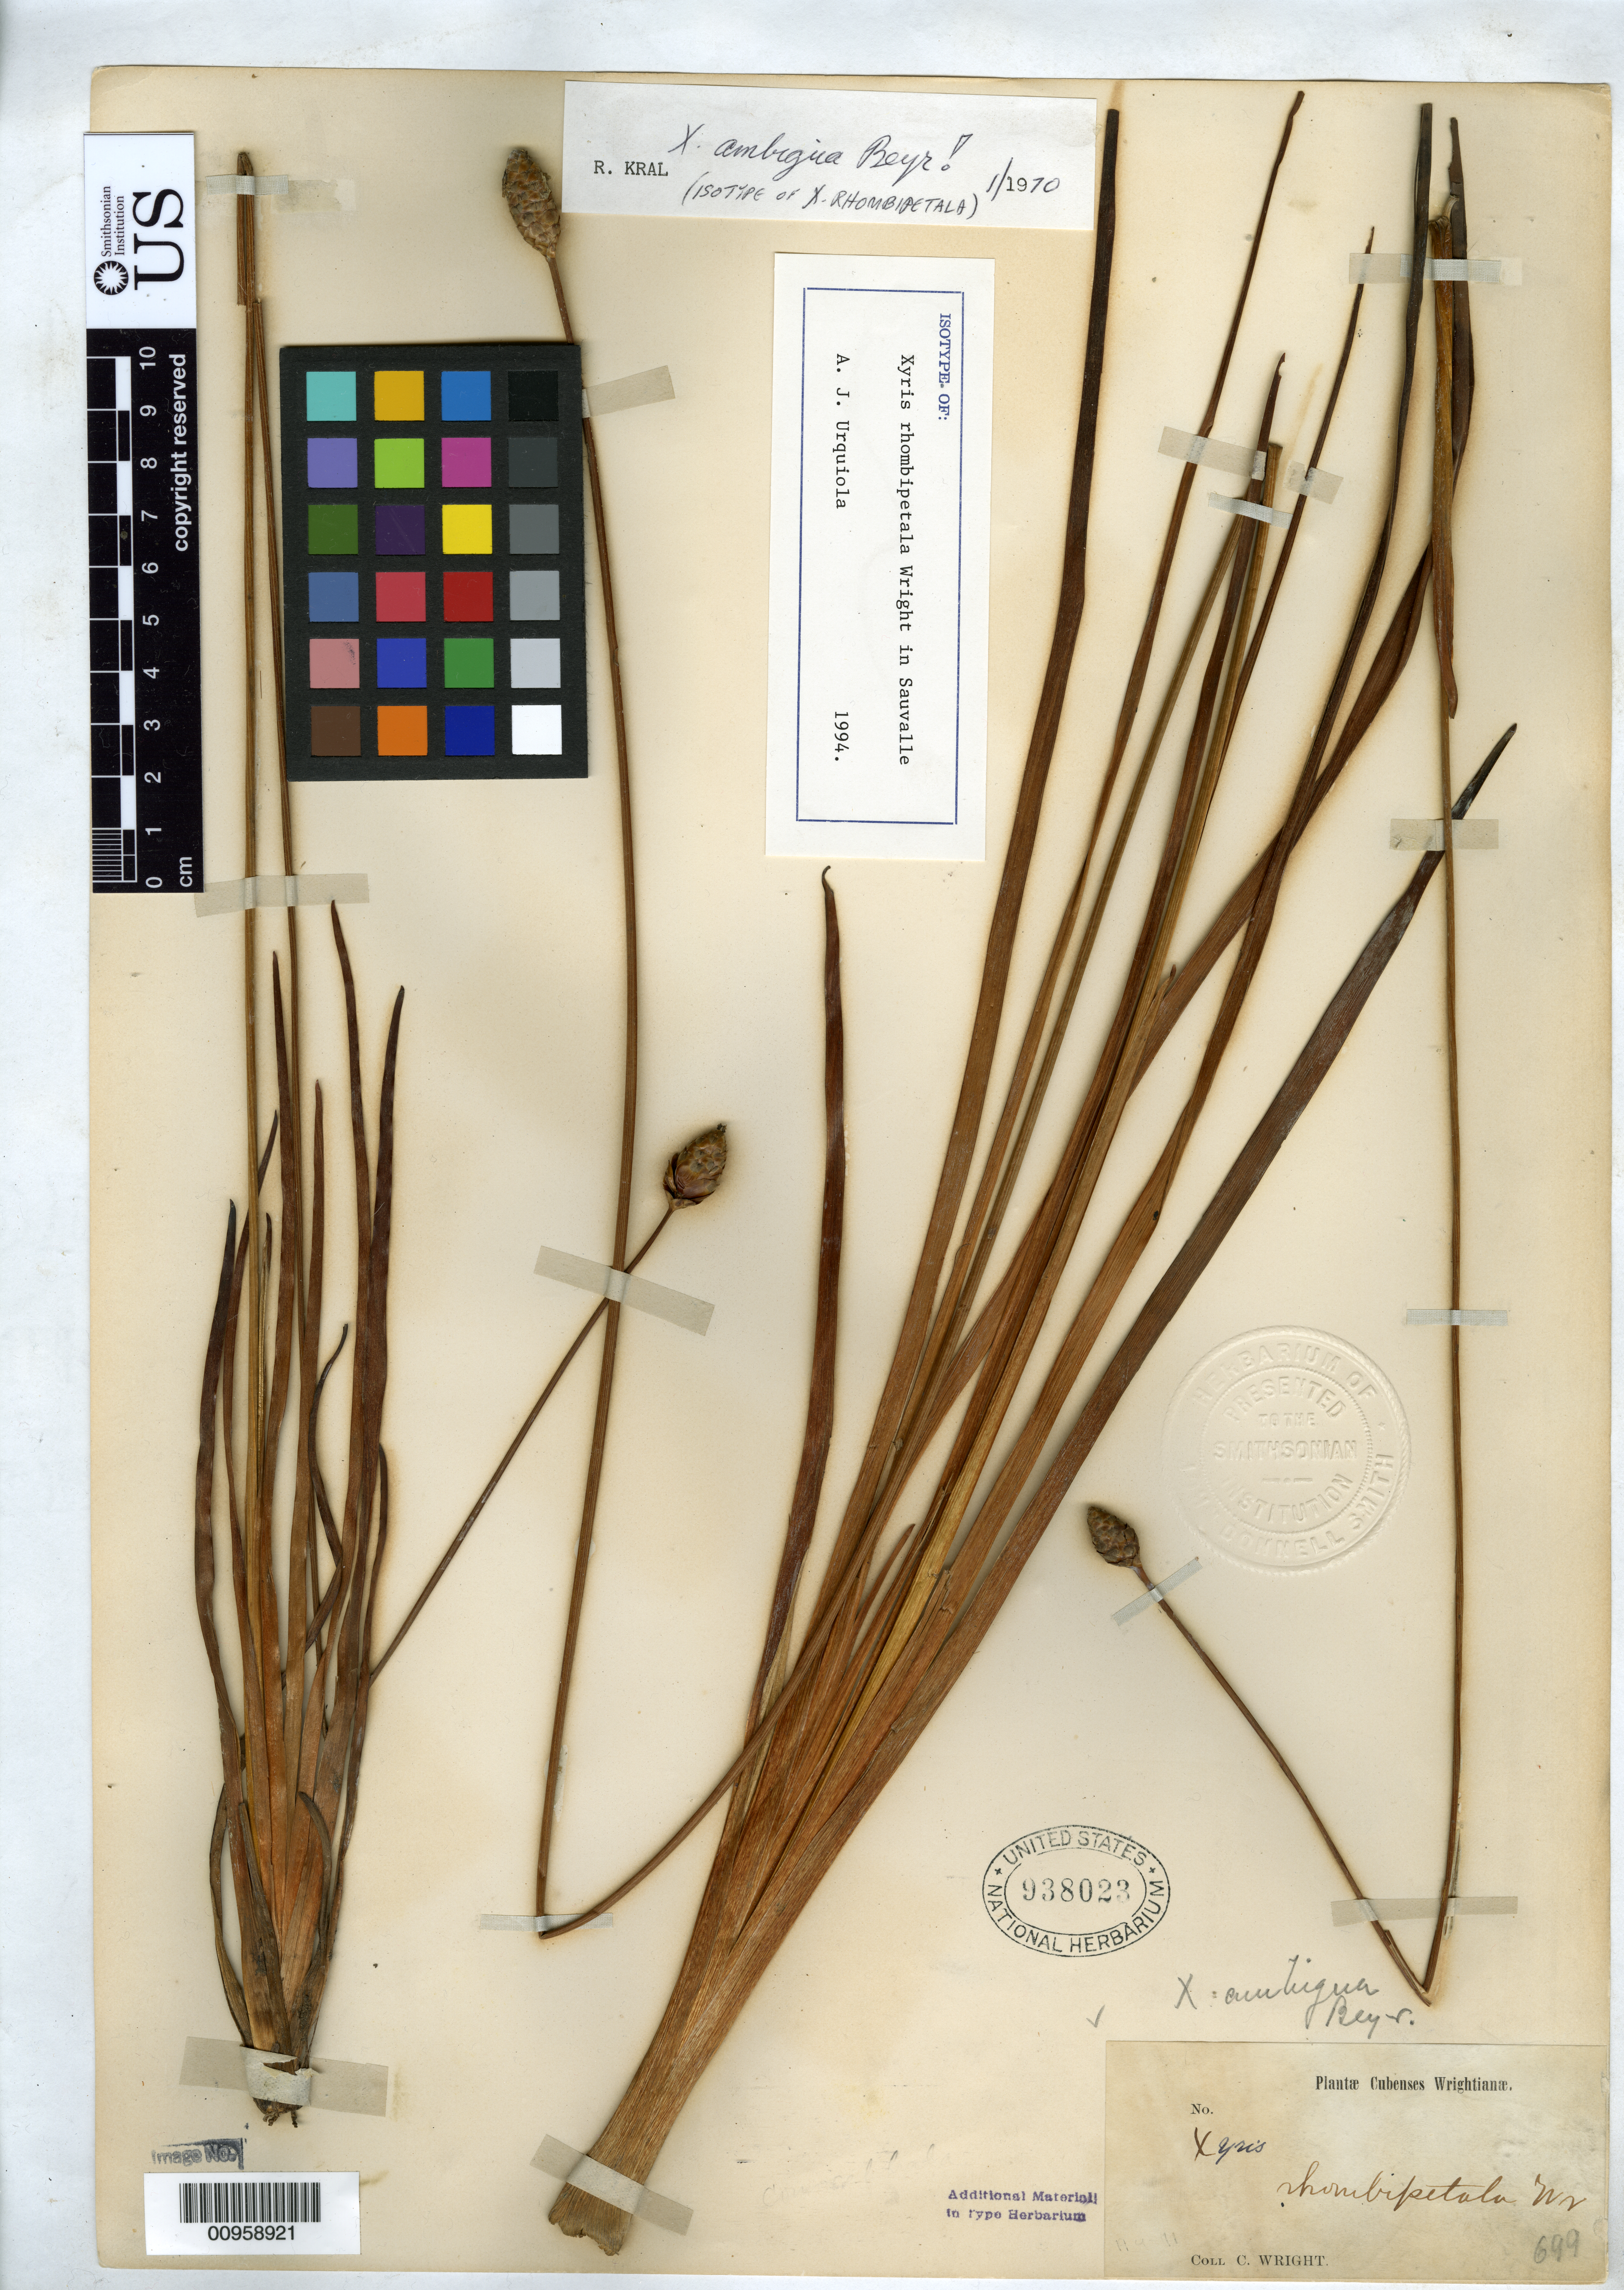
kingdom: Plantae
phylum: Tracheophyta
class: Liliopsida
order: Poales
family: Xyridaceae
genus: Xyris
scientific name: Xyris rhombipetala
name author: C. Wright in Sauvalle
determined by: Urquiola, A. J., (HPPR)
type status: Type Collection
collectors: C. Wright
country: Cuba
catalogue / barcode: US 938023